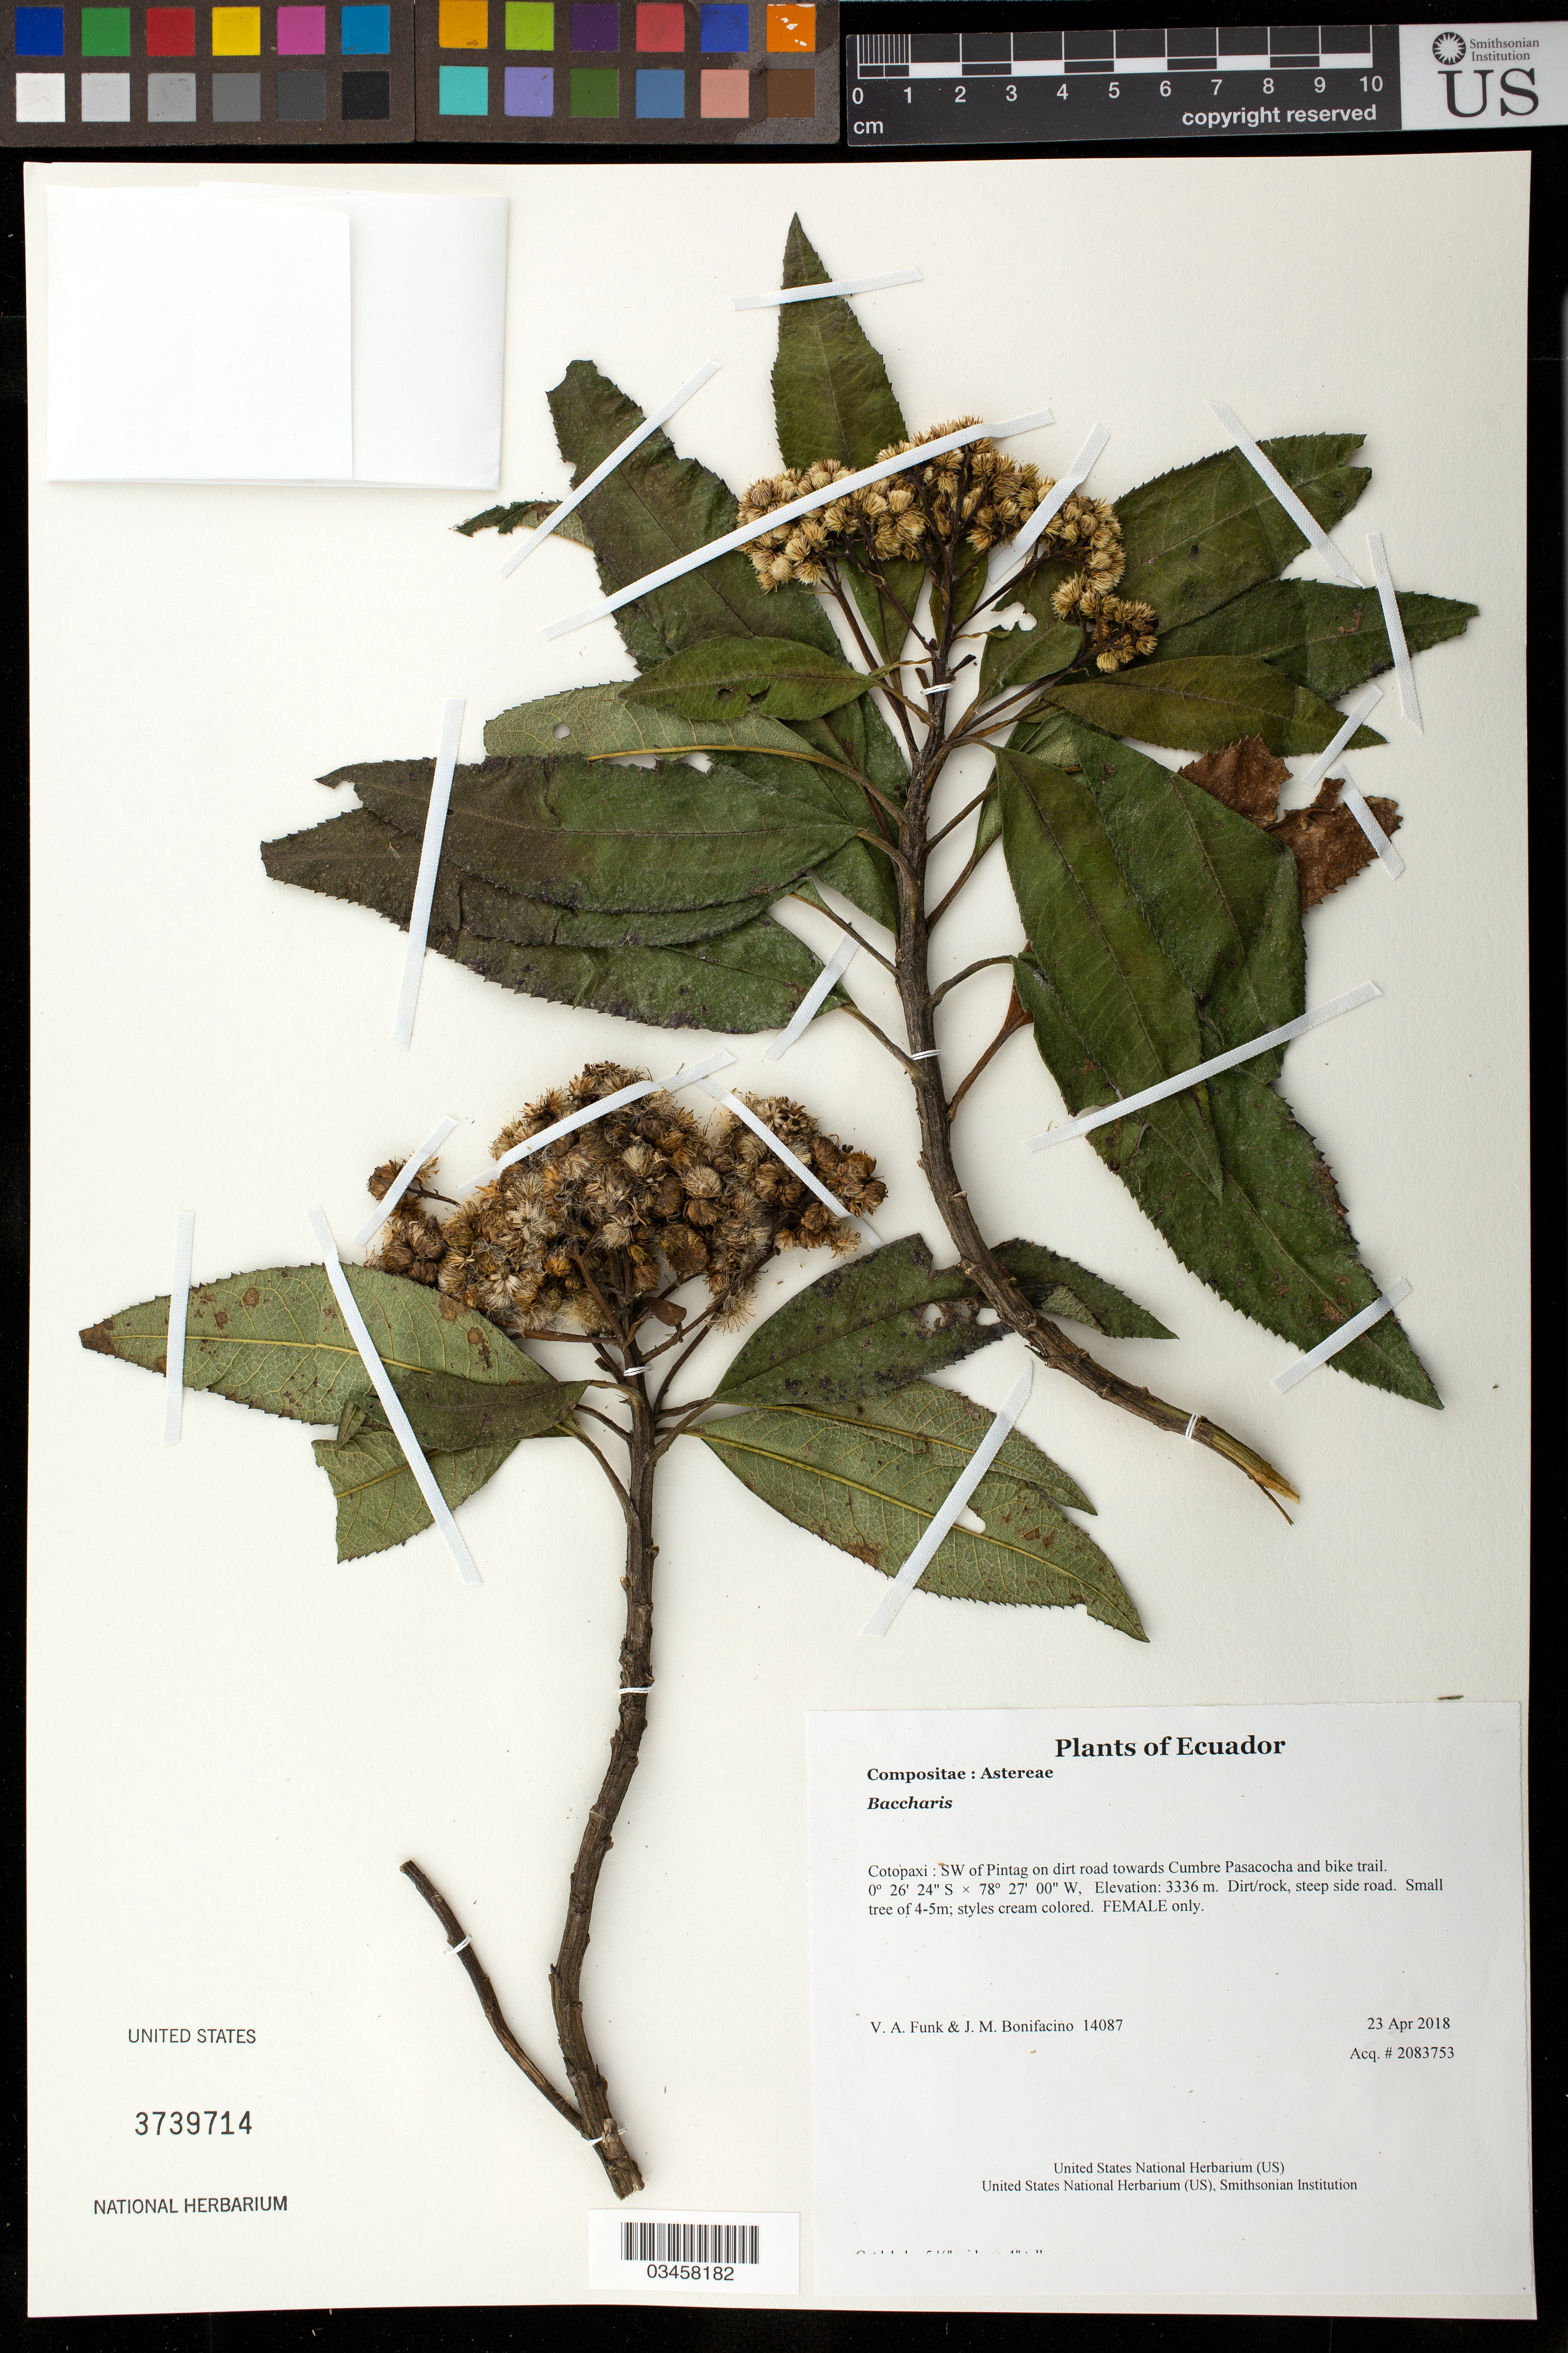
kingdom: Plantae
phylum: Tracheophyta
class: Magnoliopsida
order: Asterales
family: Asteraceae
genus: Baccharis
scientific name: Baccharis sp.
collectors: V. Funk & M. Bonifacino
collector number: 14087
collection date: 2018-04-23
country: Ecuador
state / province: Cotopaxi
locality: SW of Pintag on dirt road towards Cumbre Pasacocha and bike trail.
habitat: Dirt/rock, steep side road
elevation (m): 3336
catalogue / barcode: US 3739714